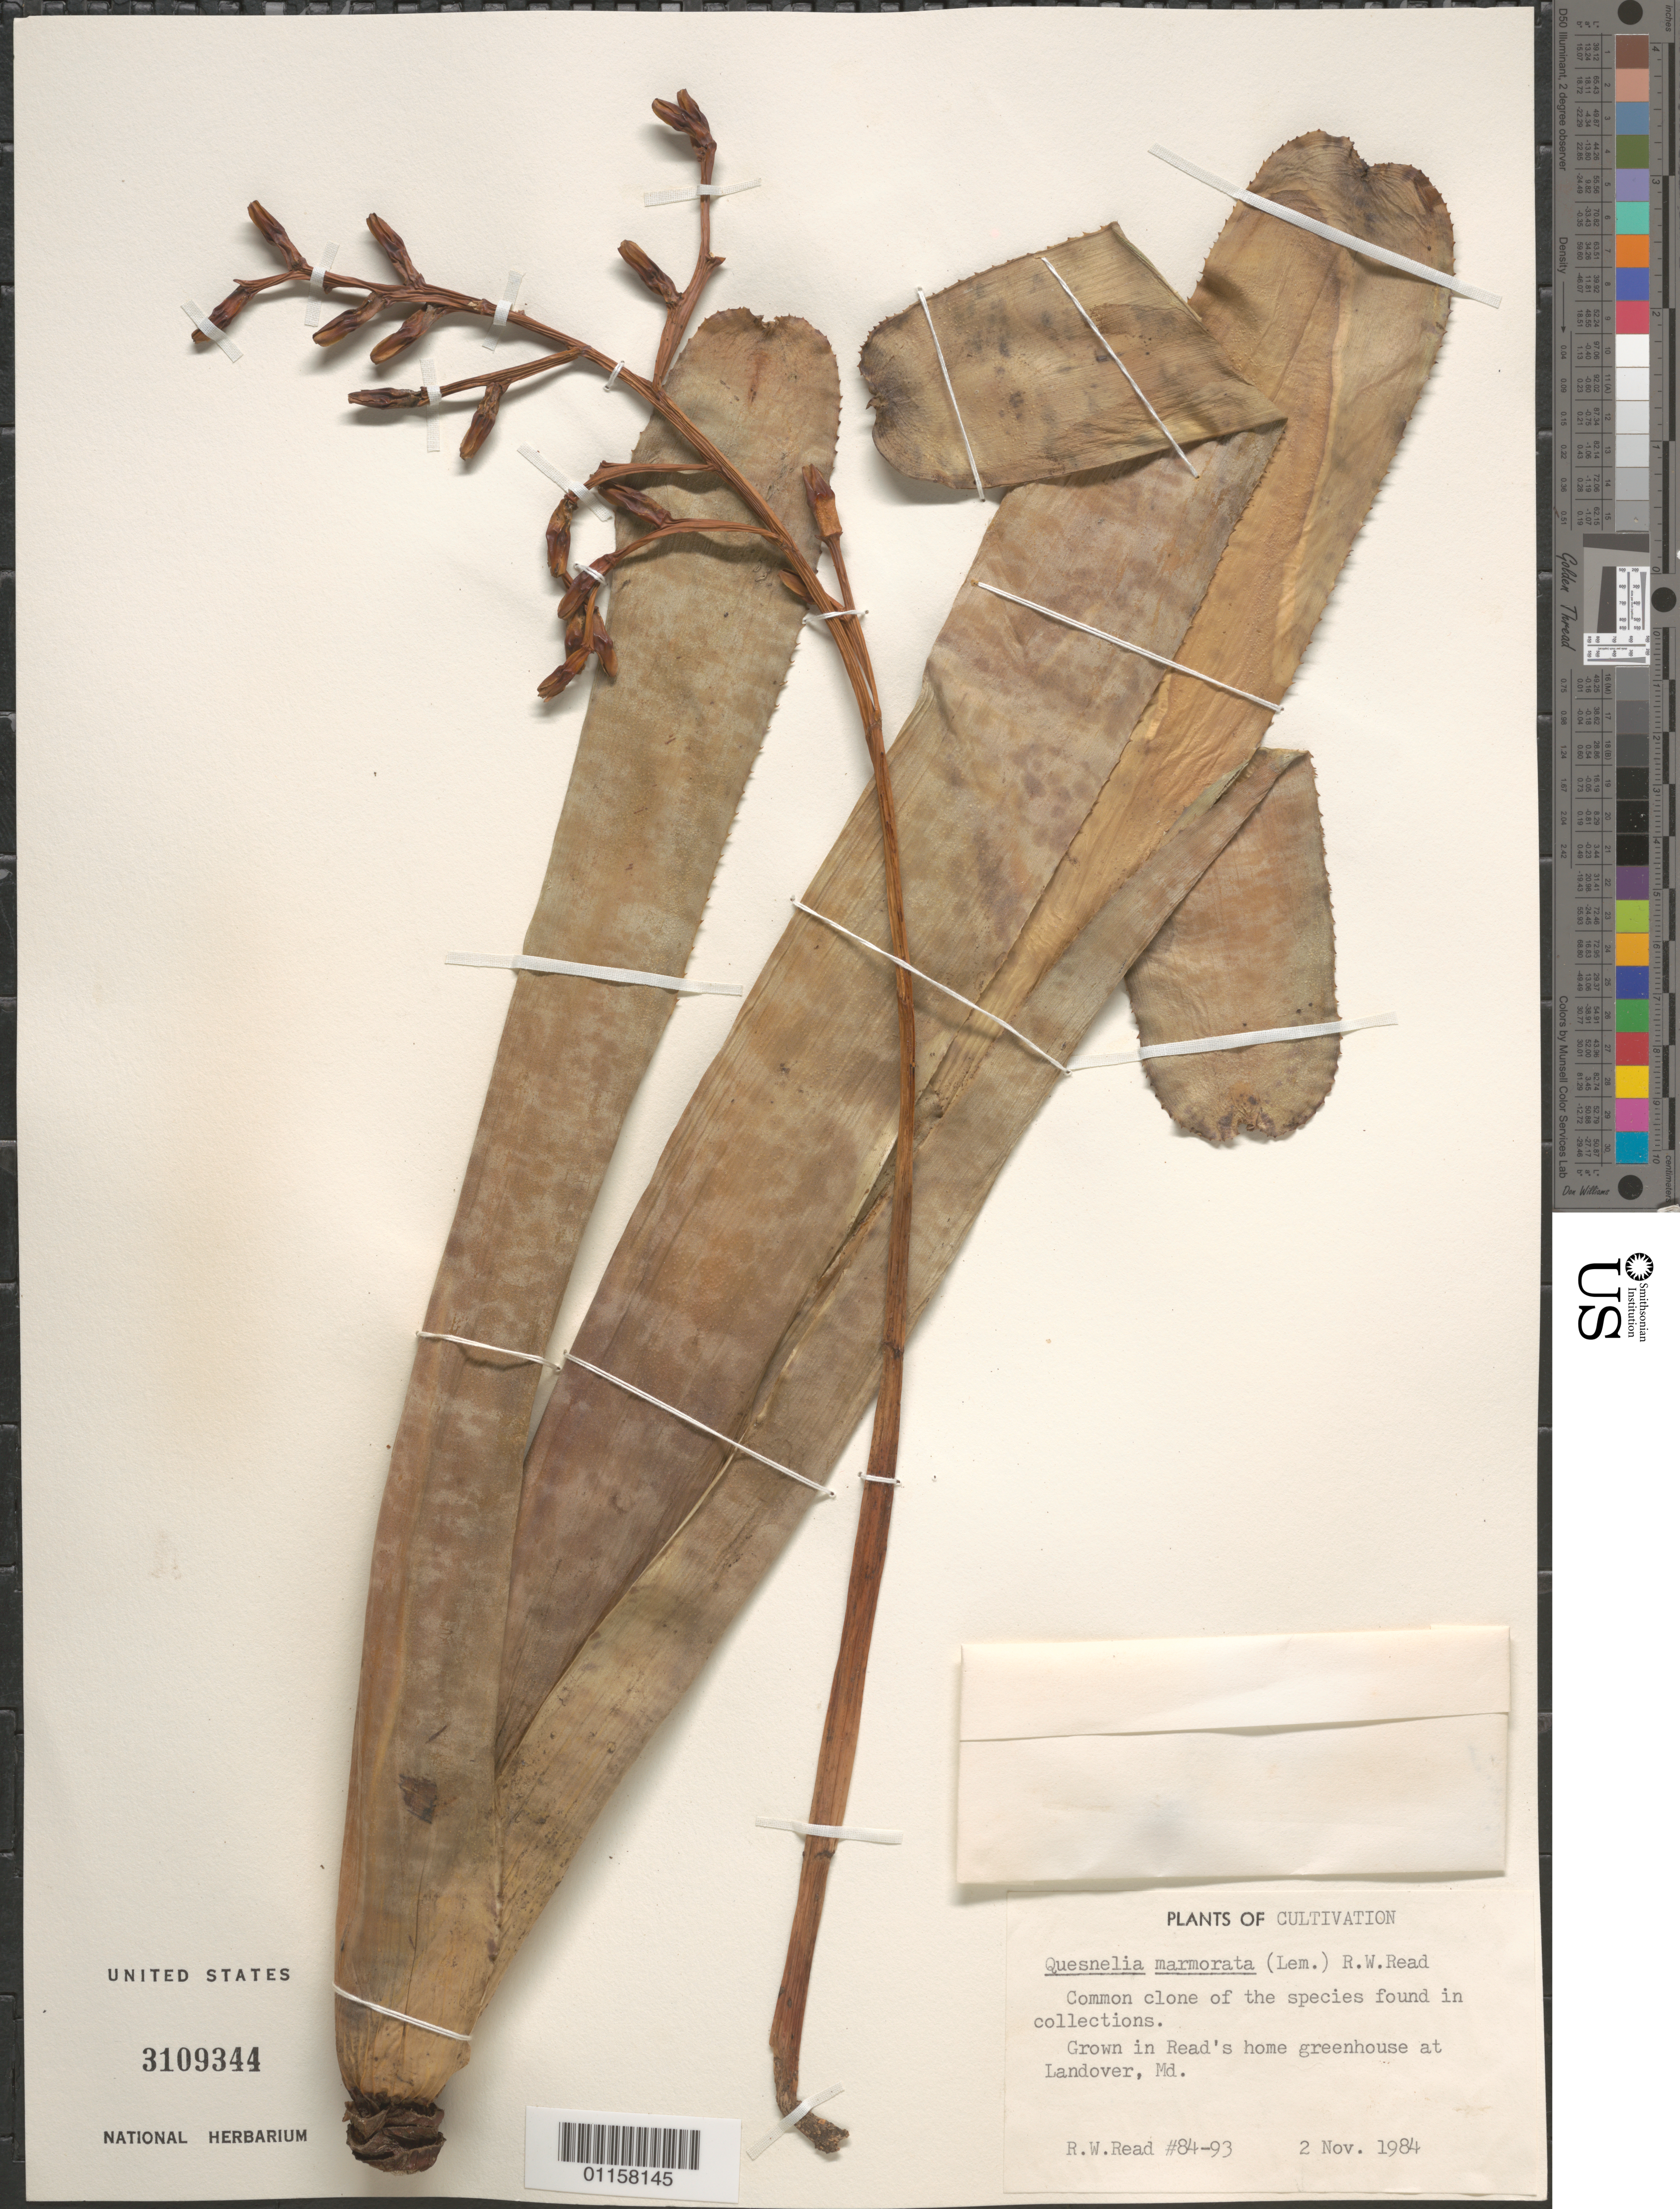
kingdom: Plantae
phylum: Tracheophyta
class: Liliopsida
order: Poales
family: Bromeliaceae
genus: Quesnelia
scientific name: Quesnelia marmorata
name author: (Lem.) Read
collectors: R. W. Read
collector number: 84-93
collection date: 1984-11-02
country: United States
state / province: Maryland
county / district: Prince George's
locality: Landover.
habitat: Grown by Read in his greenhouse.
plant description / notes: Common clone of the species found in collections.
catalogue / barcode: US 3109344